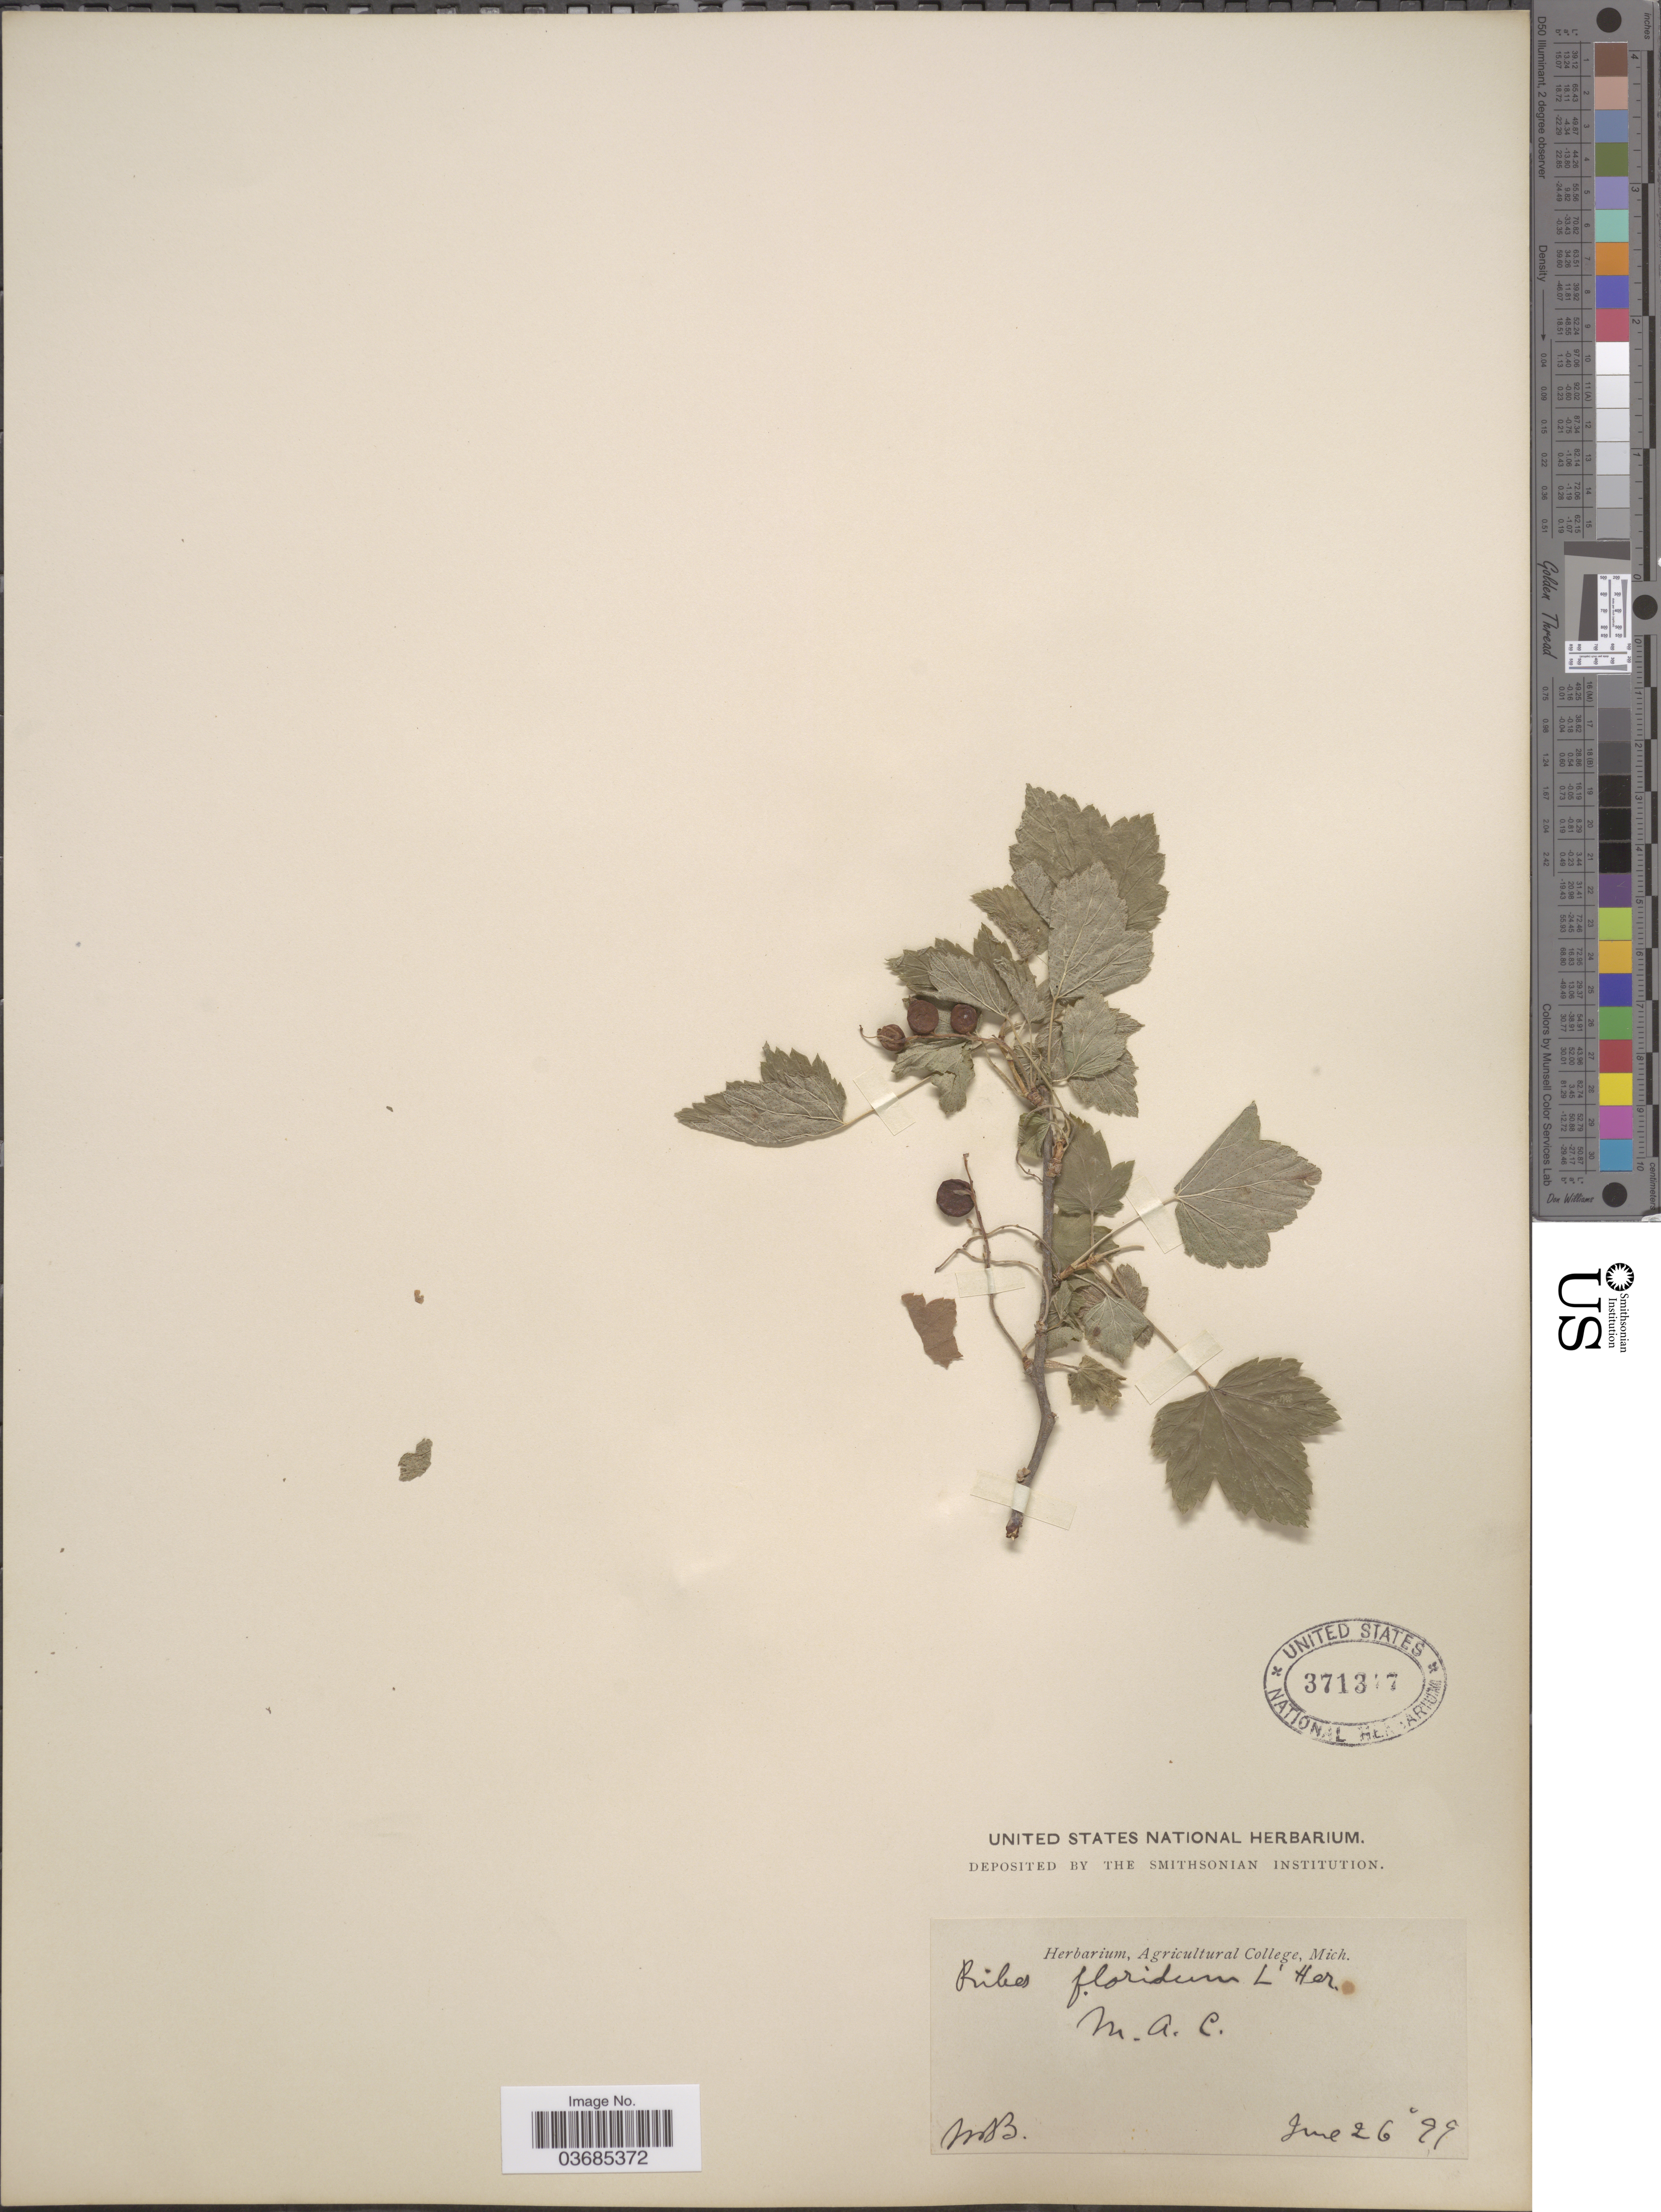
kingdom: Plantae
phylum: Tracheophyta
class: Magnoliopsida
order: Saxifragales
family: Grossulariaceae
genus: Ribes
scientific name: Ribes americanum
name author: Mill.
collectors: M. B.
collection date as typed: Transcribed d/m/y: 26/6/99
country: United States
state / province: Michigan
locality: M.A.C.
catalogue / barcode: US 371317